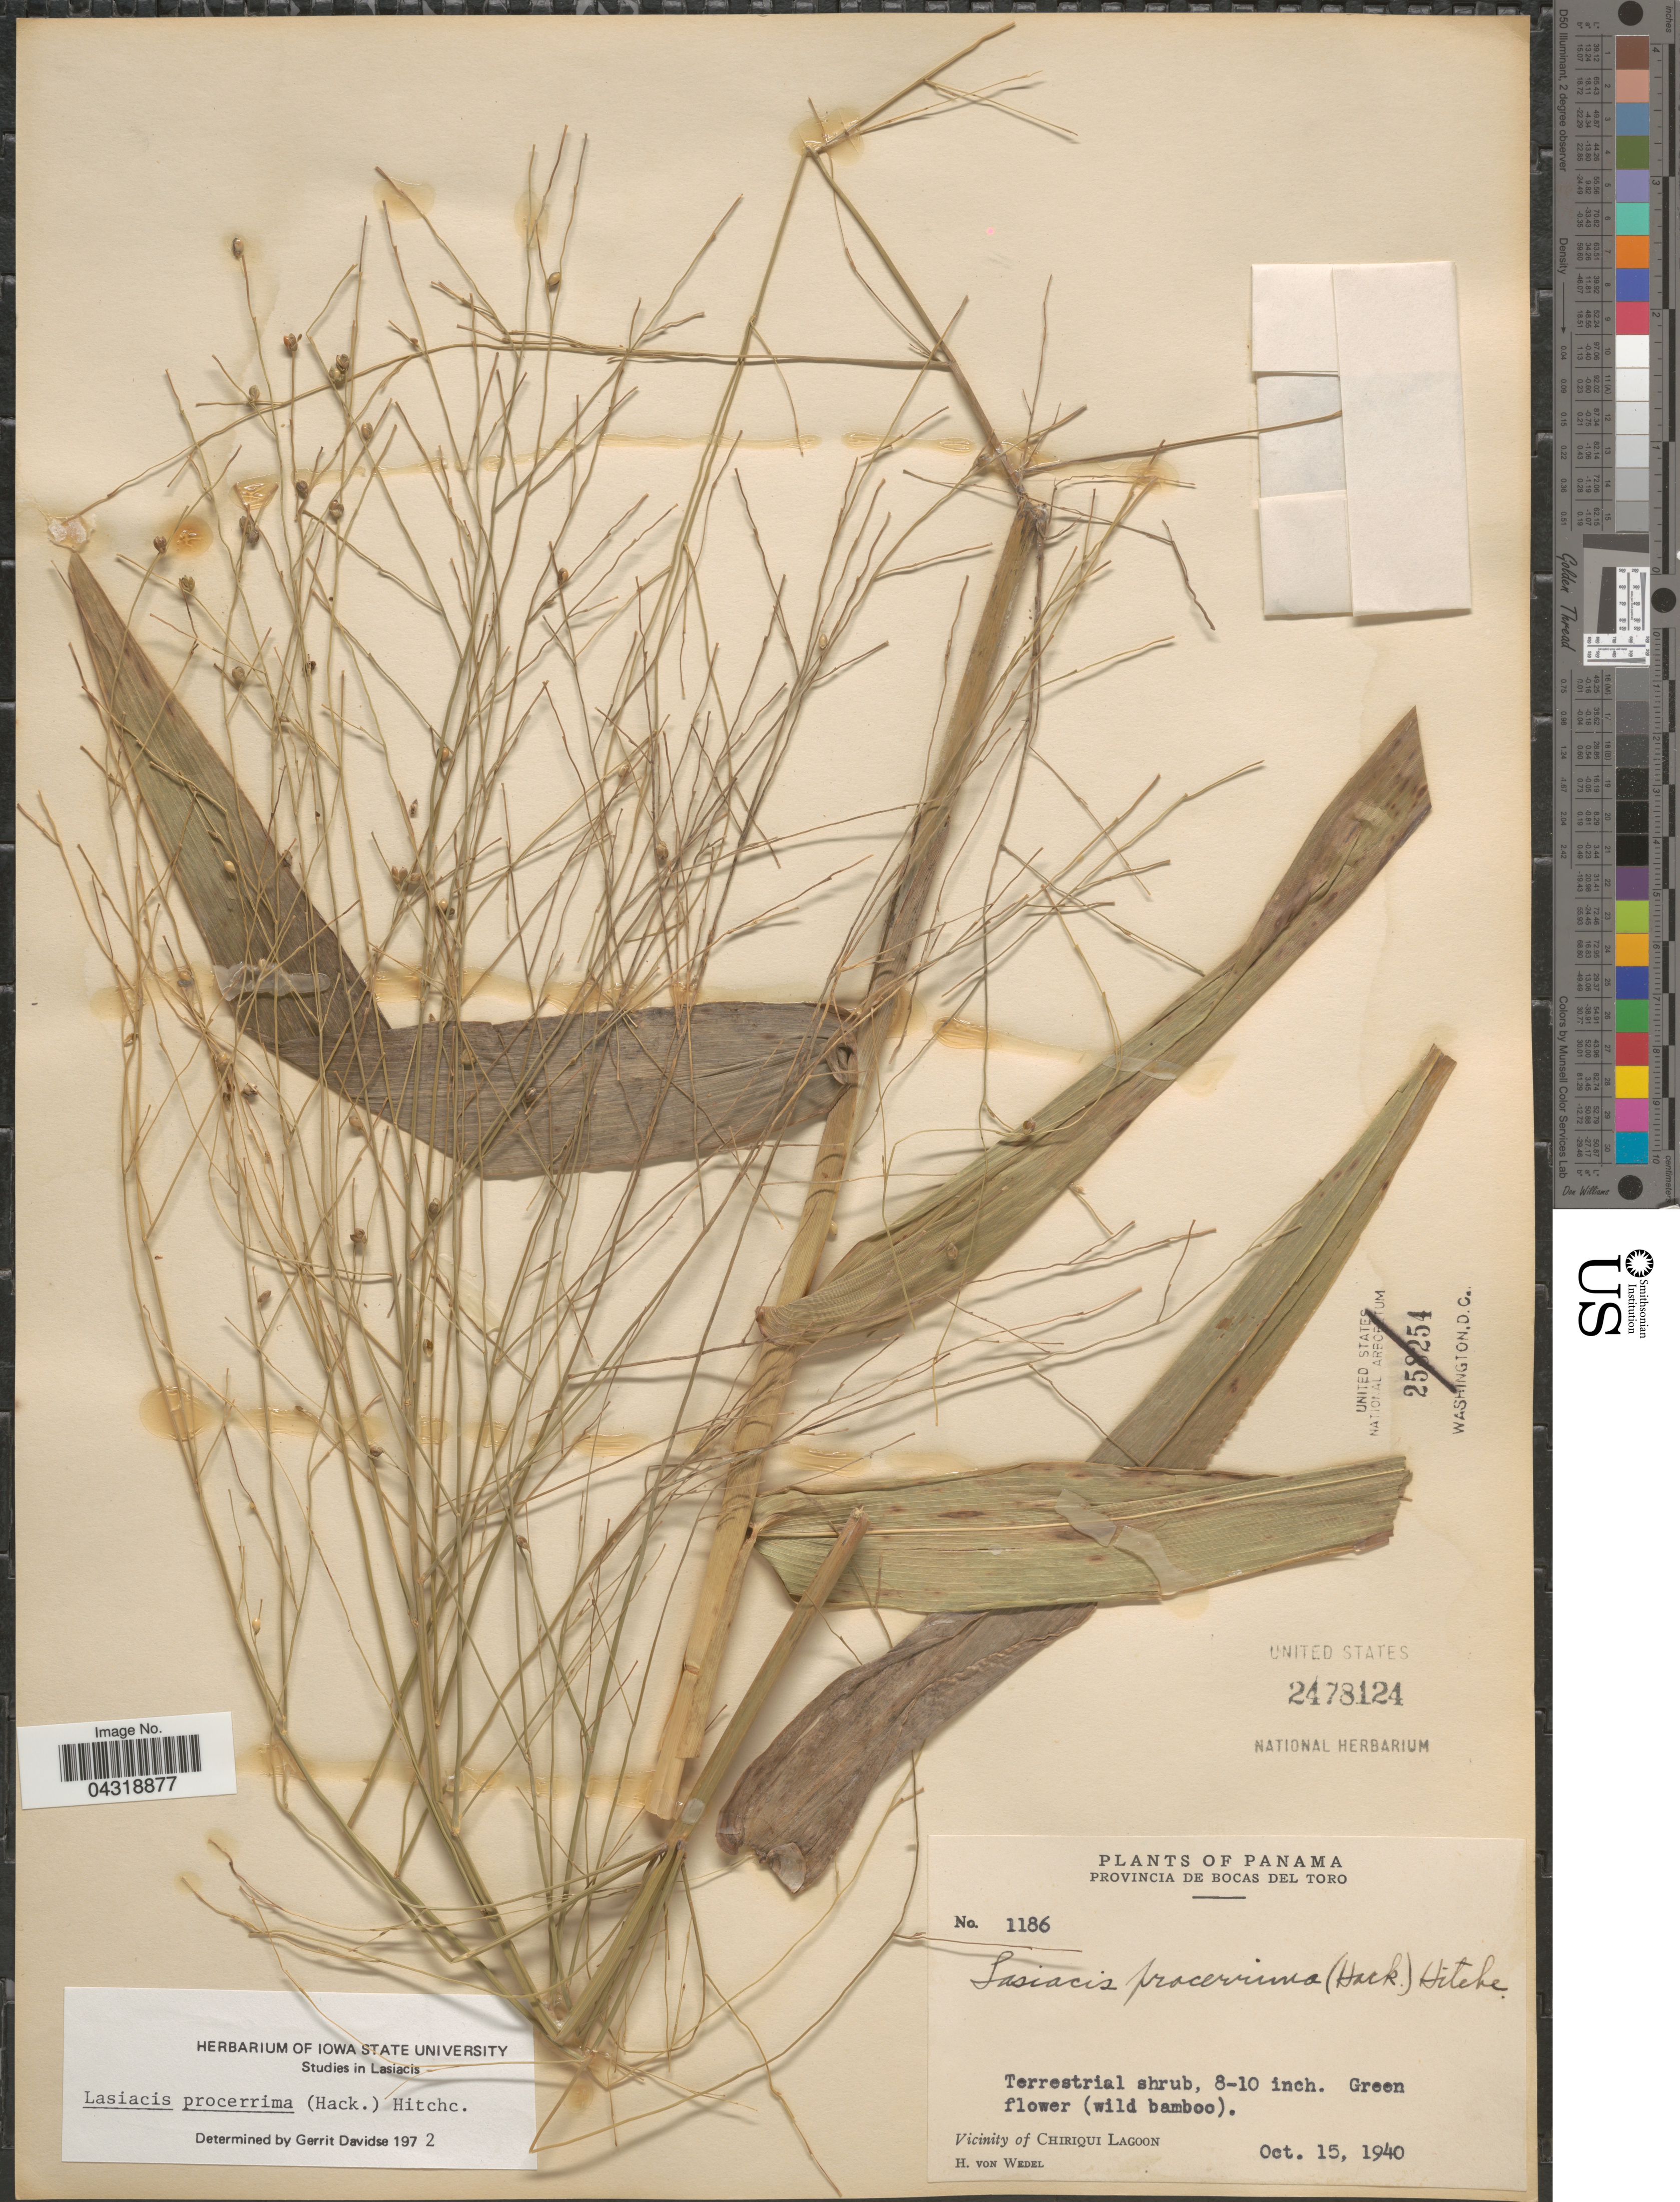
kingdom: Plantae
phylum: Tracheophyta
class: Liliopsida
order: Poales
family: Poaceae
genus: Lasiacis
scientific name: Lasiacis procerrima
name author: (Hack.) Hitchc.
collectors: H. von Wedel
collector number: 1186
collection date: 1940-10-15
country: Panama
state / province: Bocas del Toro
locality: Vicinity of Chiriqui Lagoon.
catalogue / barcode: US 2478124